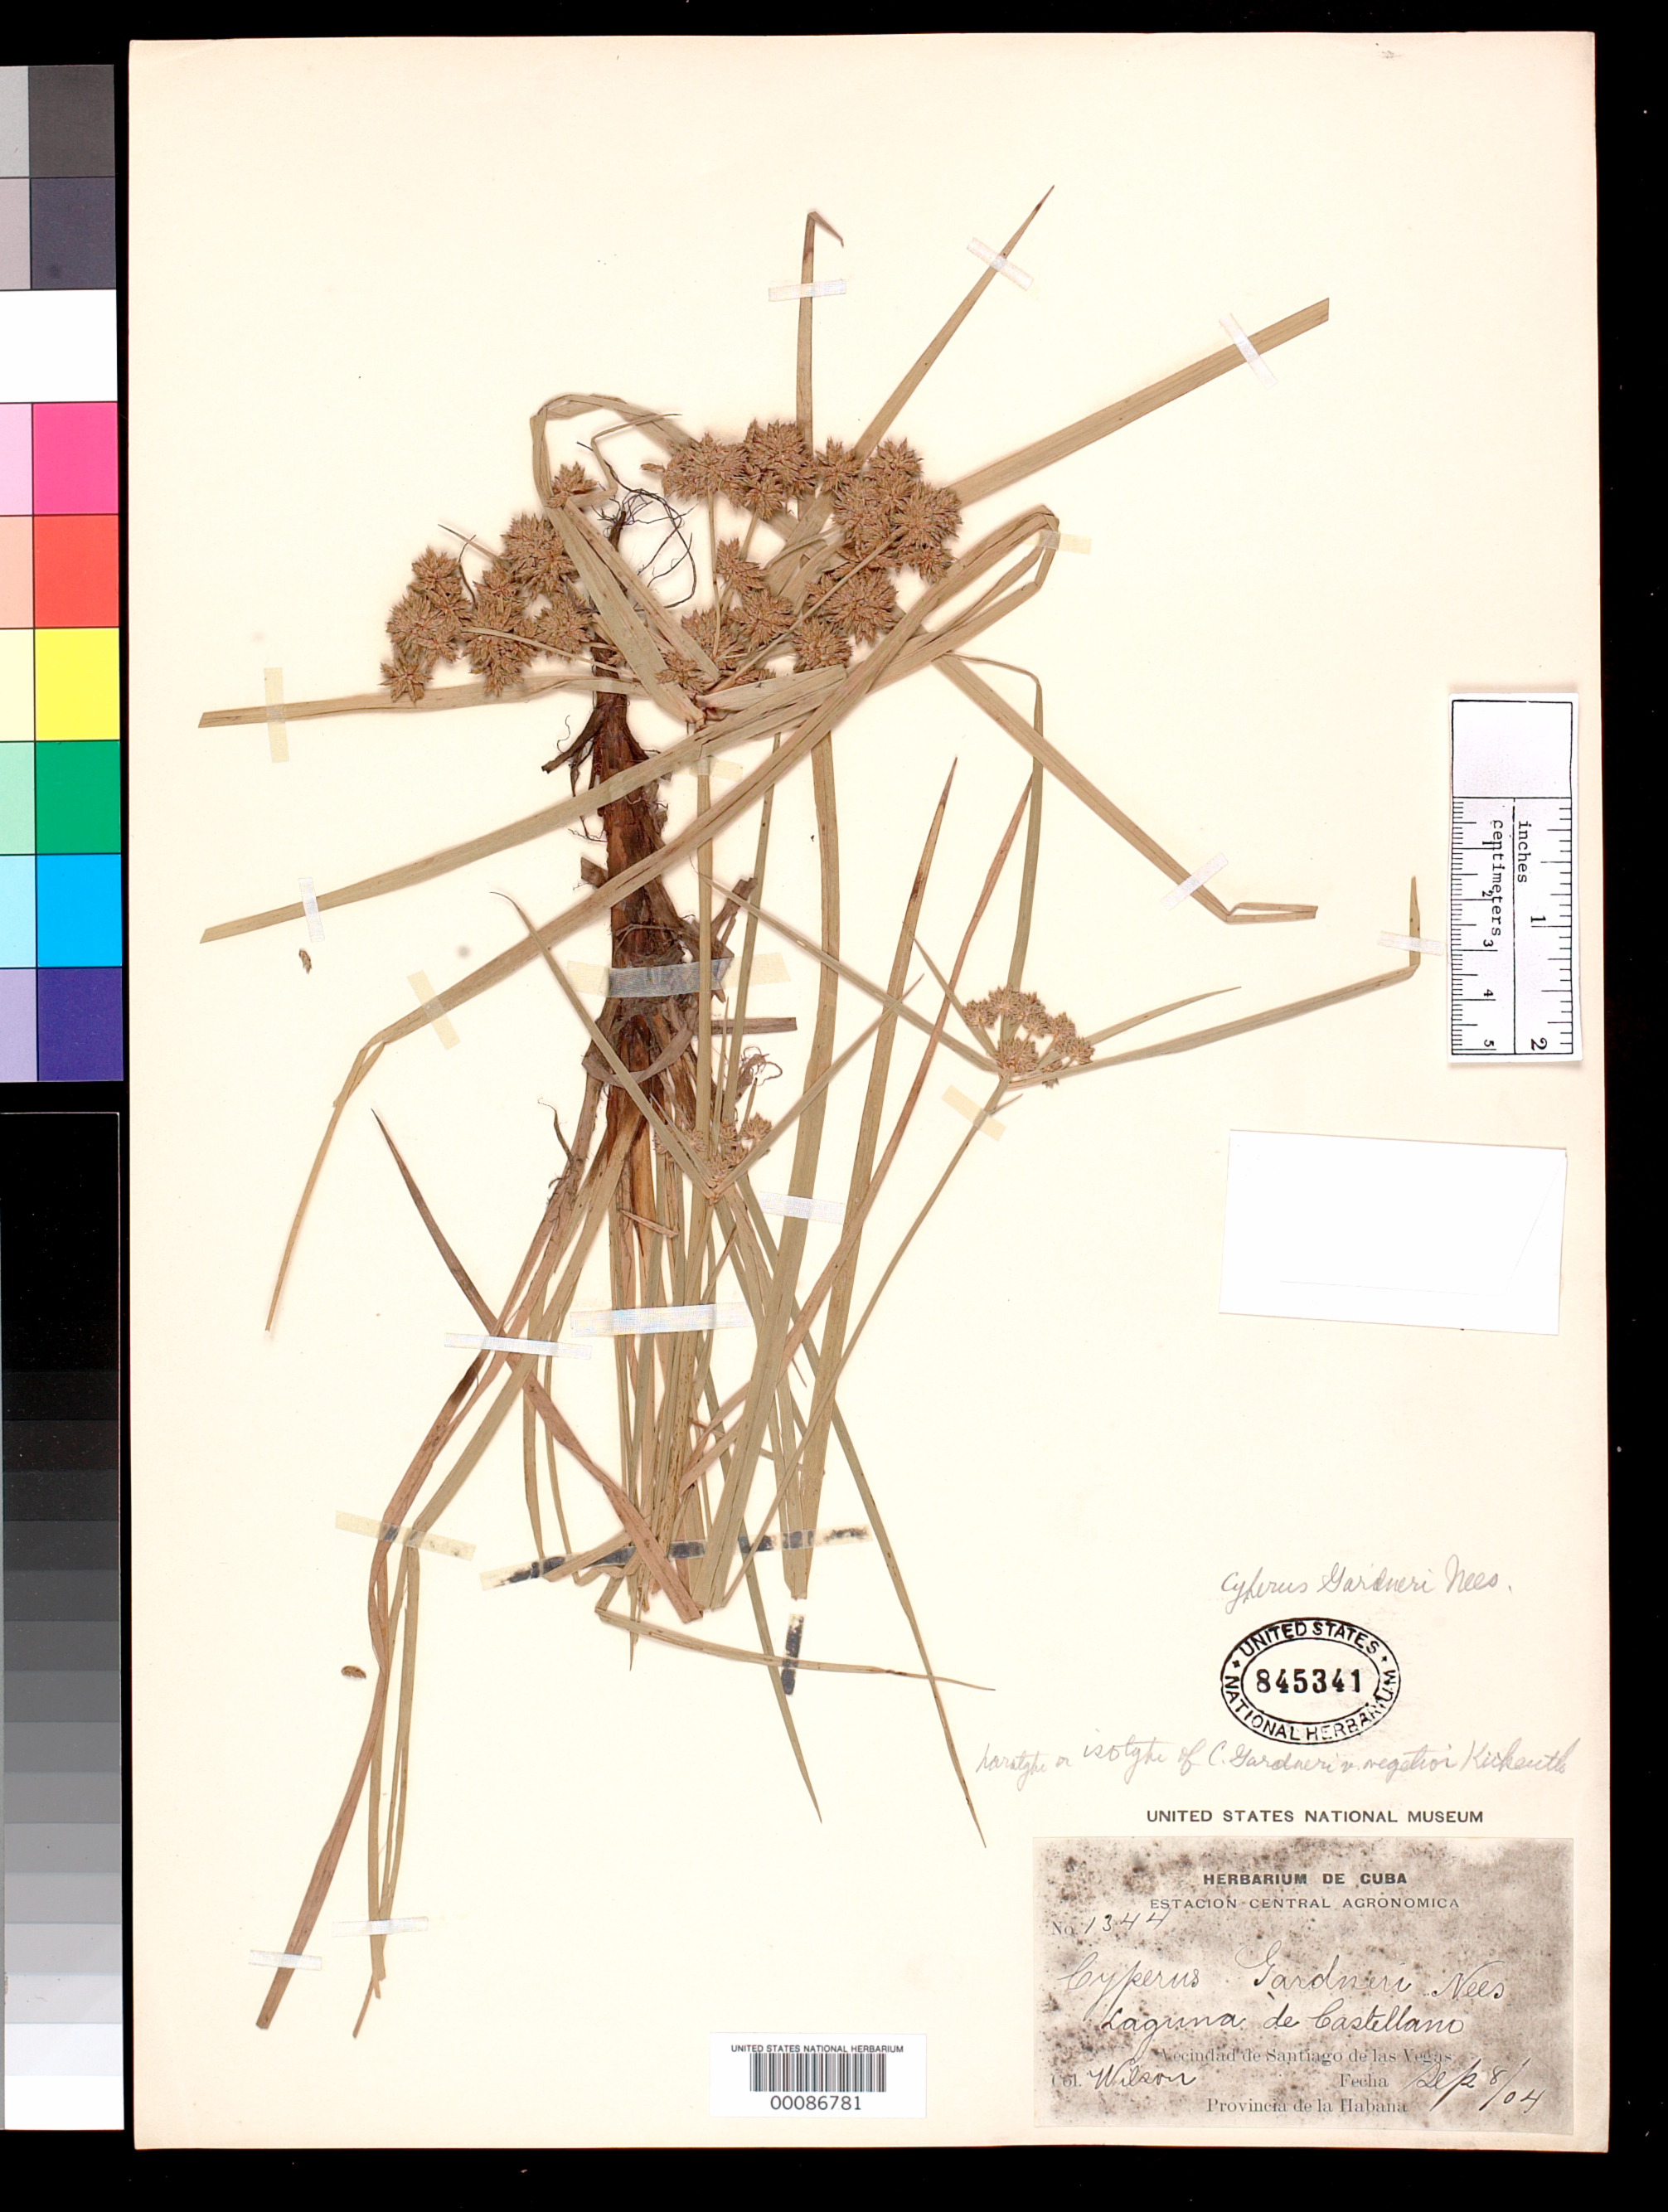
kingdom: Plantae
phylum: Tracheophyta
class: Liliopsida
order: Poales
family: Cyperaceae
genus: Cyperus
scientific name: Cyperus gardneri var. vegetior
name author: Kük. in Engl.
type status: Isotype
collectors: P. Wilson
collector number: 1344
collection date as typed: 08 Sep 1904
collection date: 1904-09-08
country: Cuba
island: Greater Antilles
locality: Laguna de Castellani, vecinidad Santiago de Las Vegas.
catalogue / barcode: US 845341